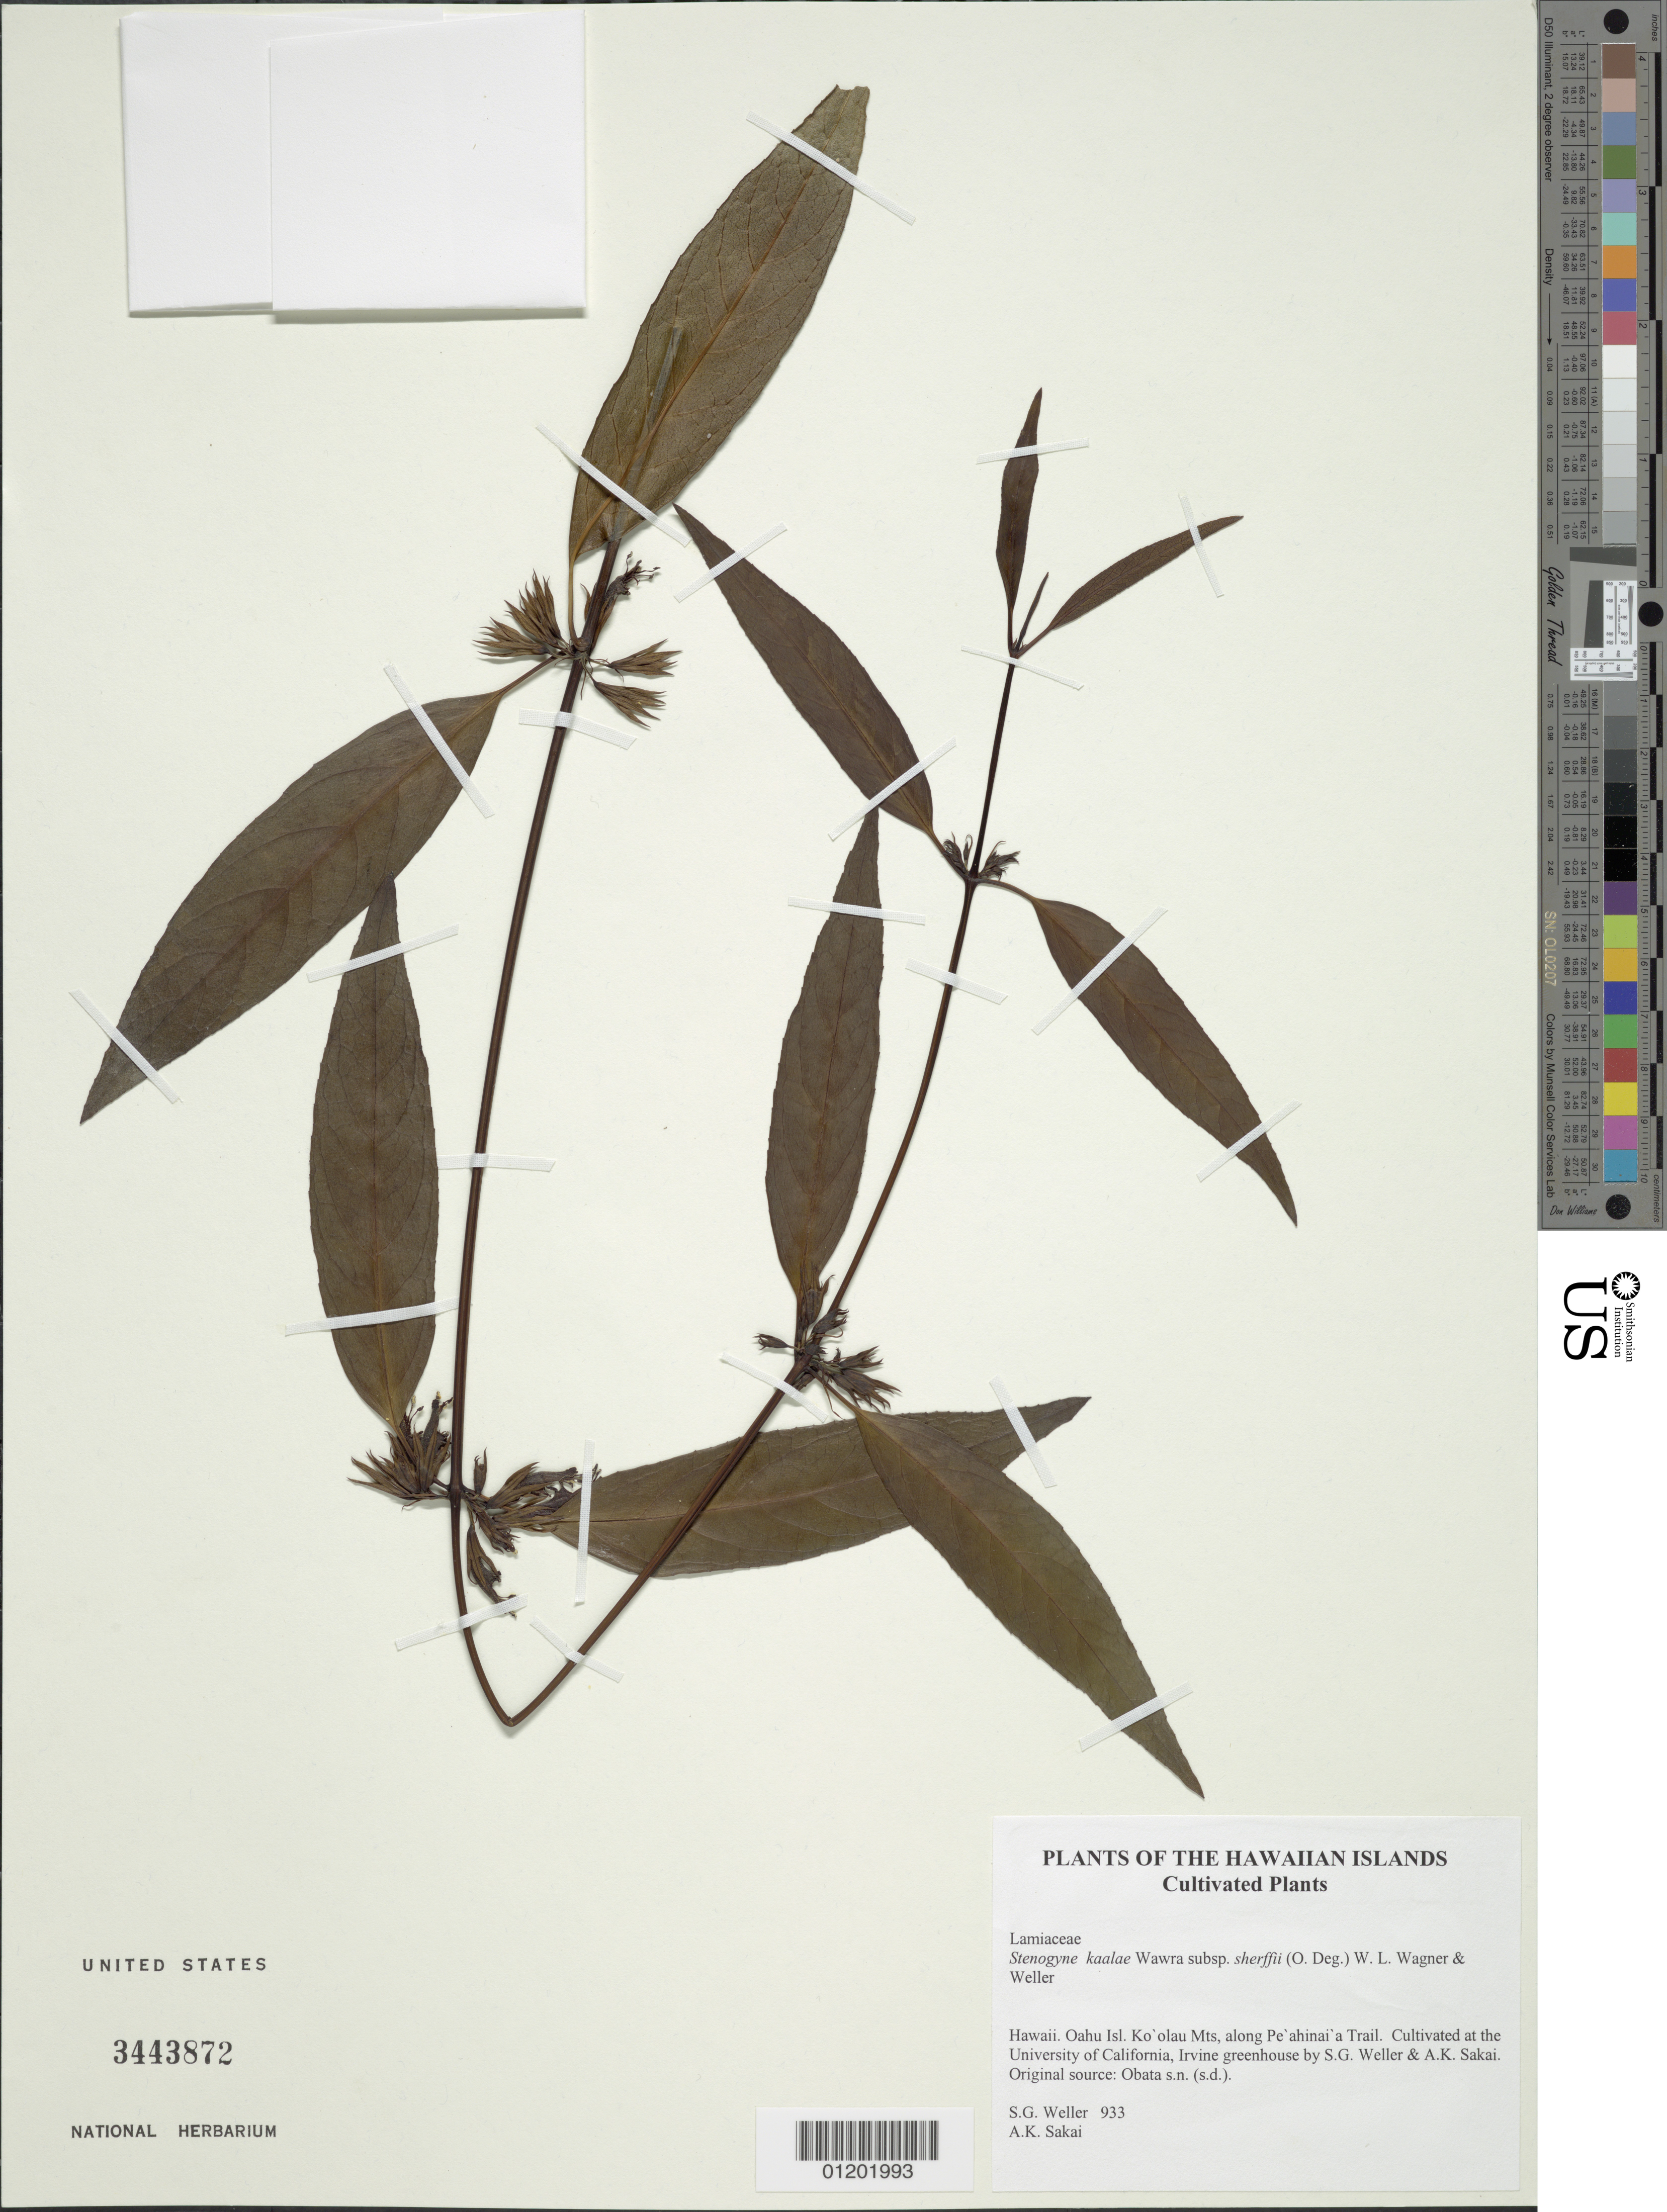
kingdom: Plantae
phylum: Tracheophyta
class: Magnoliopsida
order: Lamiales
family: Lamiaceae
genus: Stenogyne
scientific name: Stenogyne kaalae subsp. sherffii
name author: Wawra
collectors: S. G. Weller & A. Sakai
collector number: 933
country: United States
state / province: California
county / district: Orange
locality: University of California, Irvine greenhouse.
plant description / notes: Cultivated at the University of California, Irvine greenhouse by S.G. Weller & A.K. Sakai. Original source: collected by J. Obata s.n. (s.d.), O'ahu, Ko'olau Mts., along Pe'ahinai' Trail.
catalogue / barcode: US 3443872